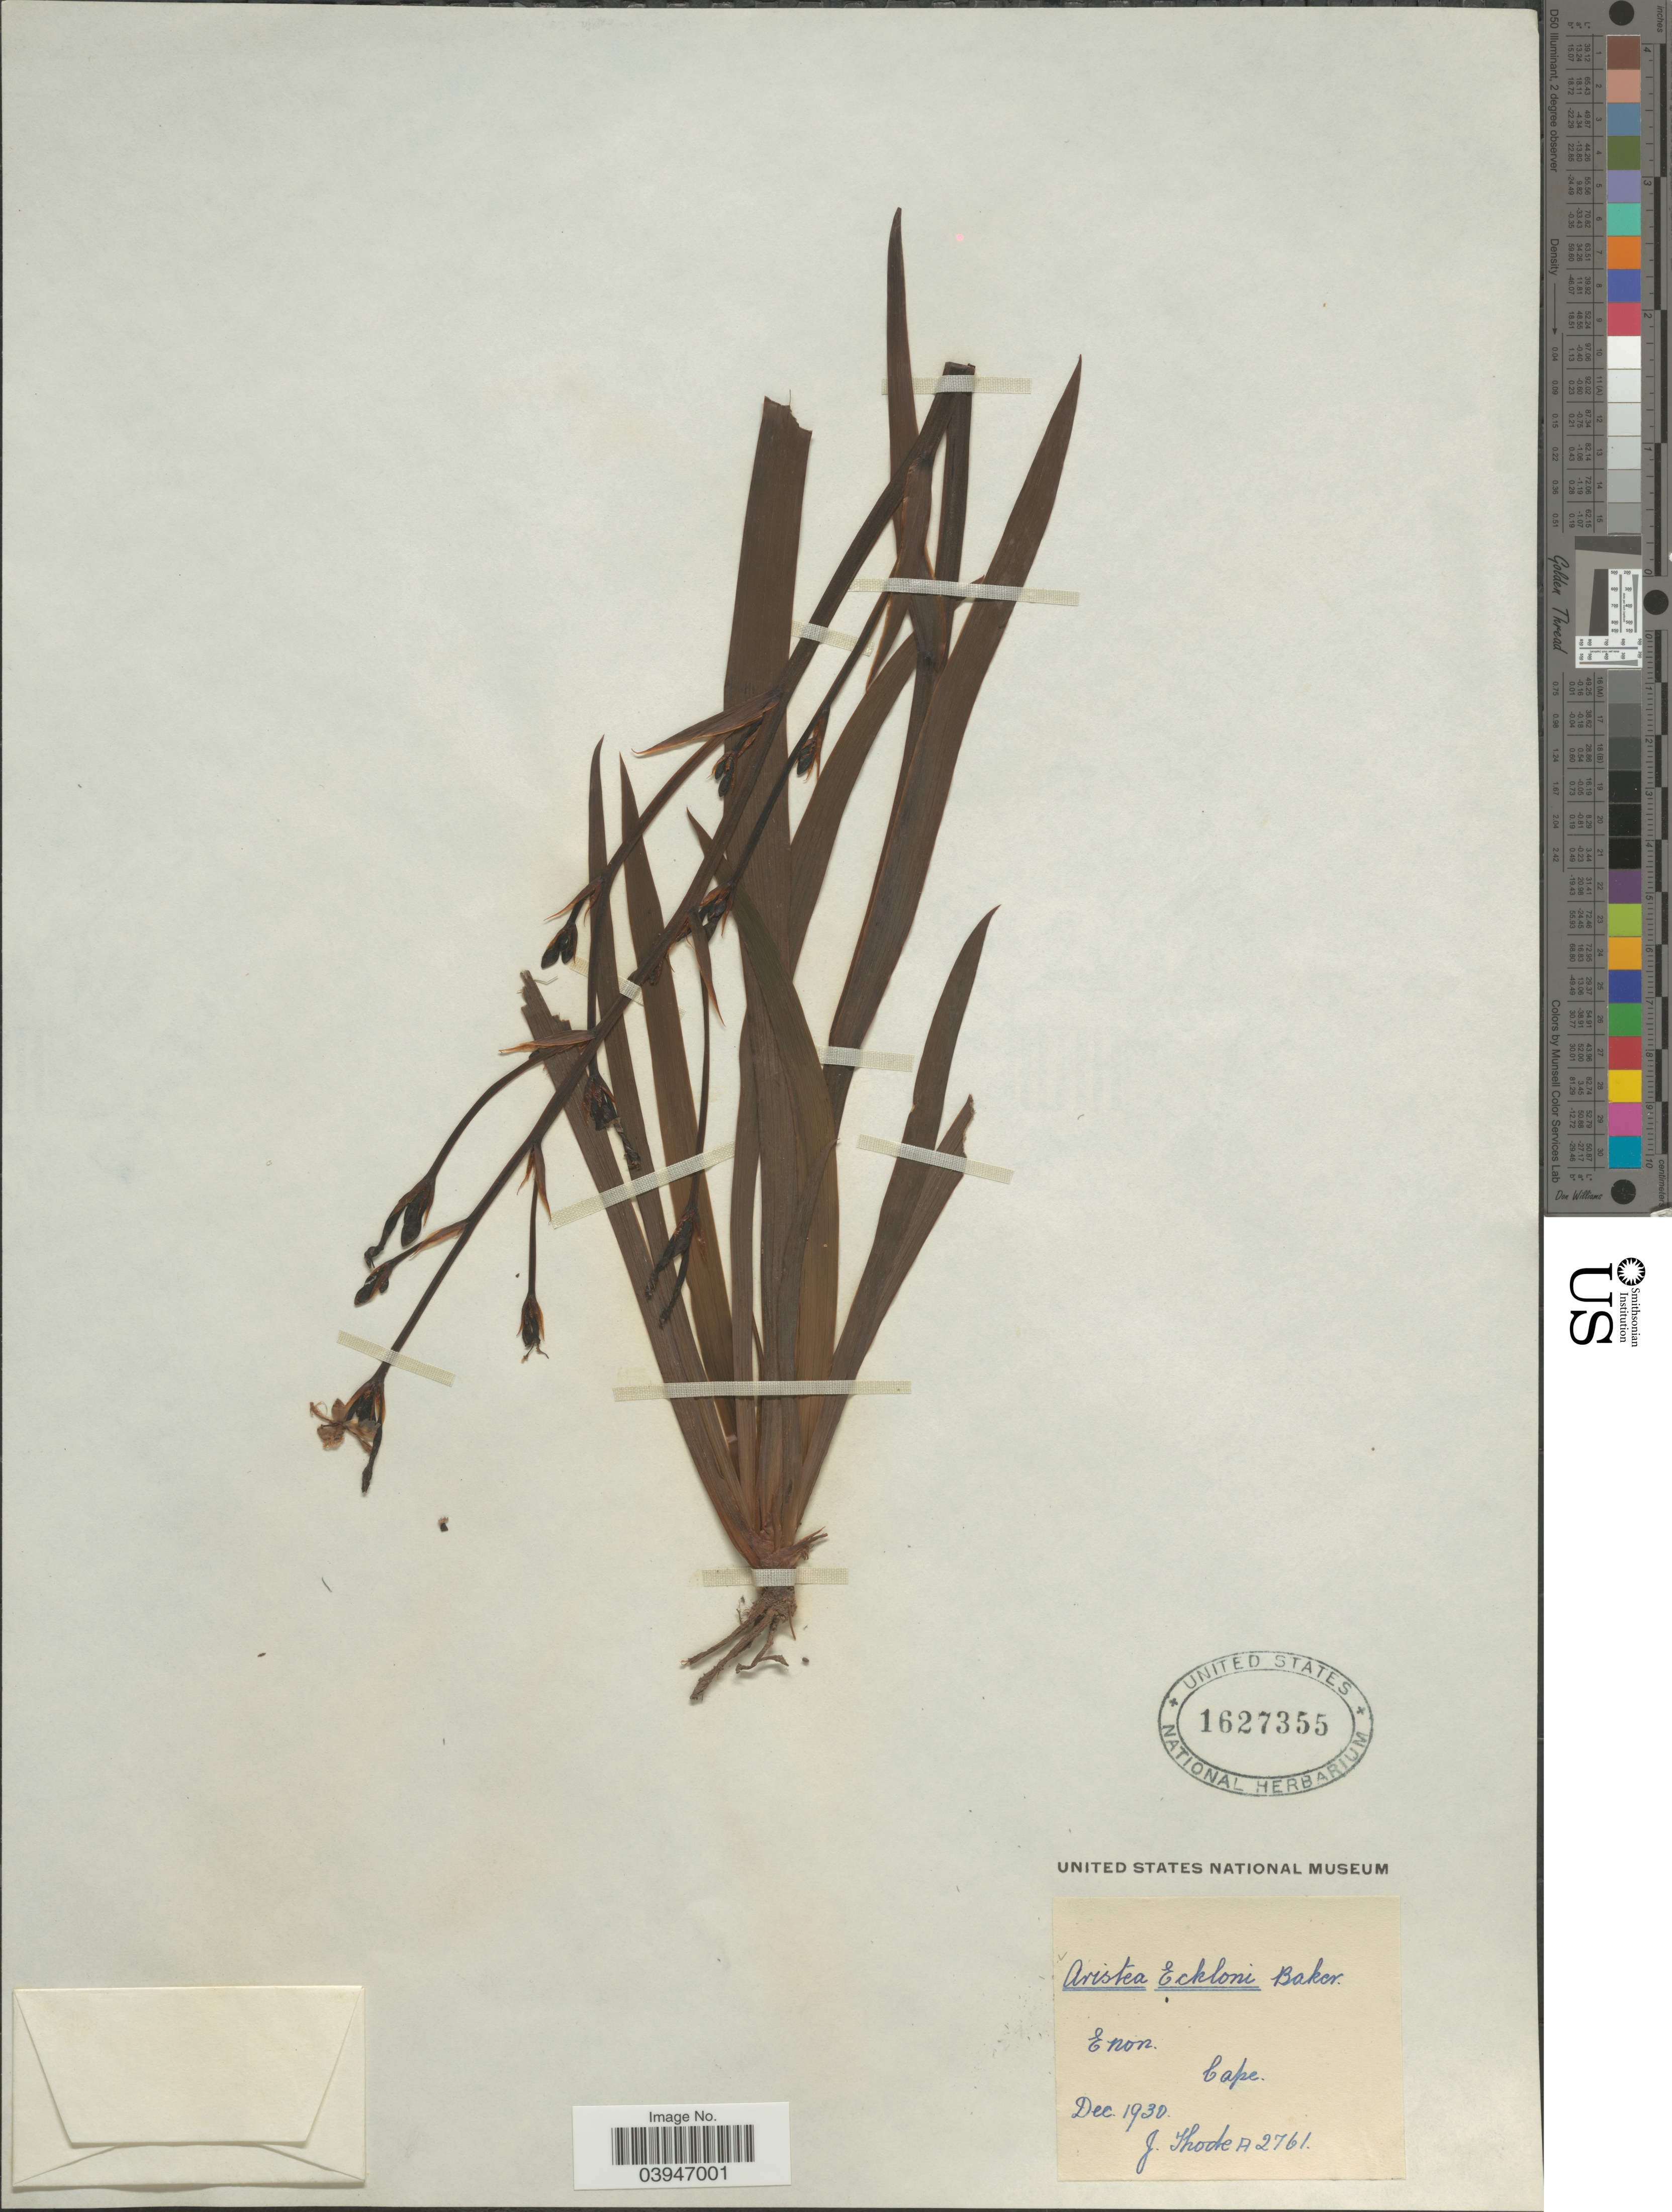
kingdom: Plantae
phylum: Tracheophyta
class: Liliopsida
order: Asparagales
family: Iridaceae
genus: Aristea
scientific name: Aristea ecklonii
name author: Baker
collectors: J. Thode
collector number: A 2761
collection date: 1930-12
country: South Africa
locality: Enon. Cape.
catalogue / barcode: US 1627355